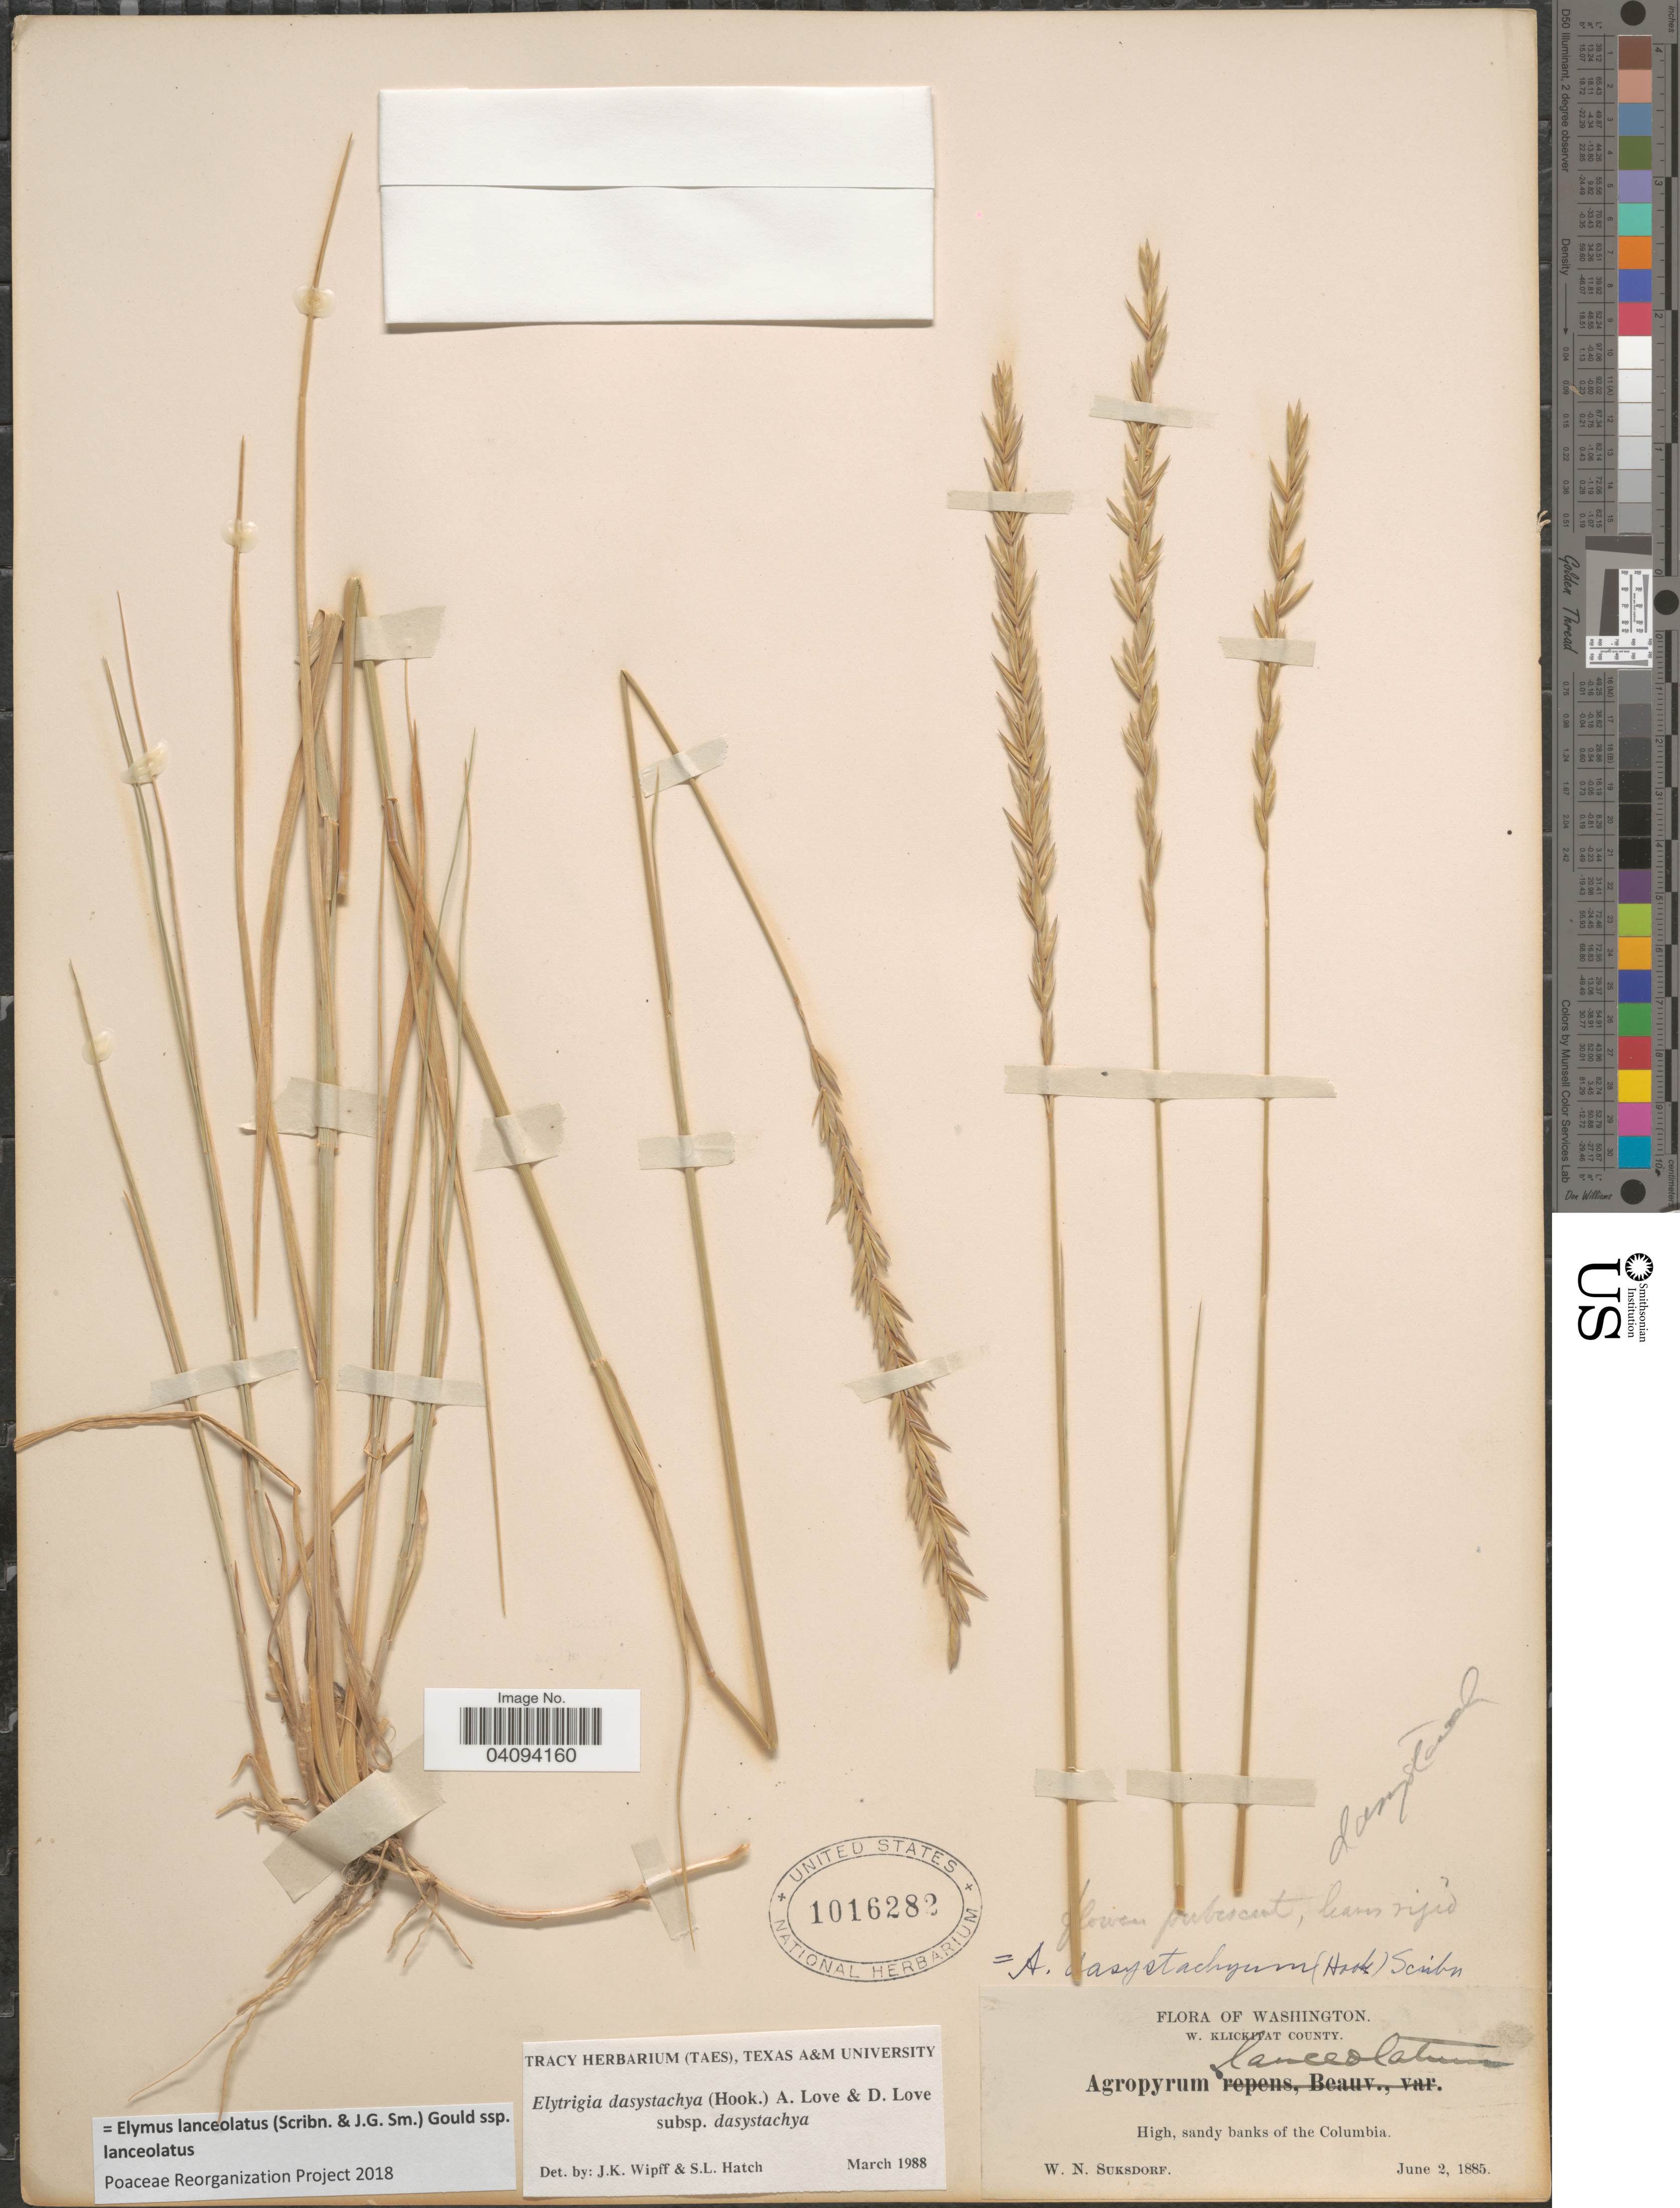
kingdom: Plantae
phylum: Tracheophyta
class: Liliopsida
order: Poales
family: Poaceae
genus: Elymus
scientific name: Elymus lanceolatus subsp. lanceolatus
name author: (Scribn. & J.G. Sm.) Gould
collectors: W. N. Suksdorf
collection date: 1885-06-02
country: United States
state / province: Washington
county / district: Klickitat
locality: W. Klickitat County. high, sandy banks of the Columbia.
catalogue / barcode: US 1016282